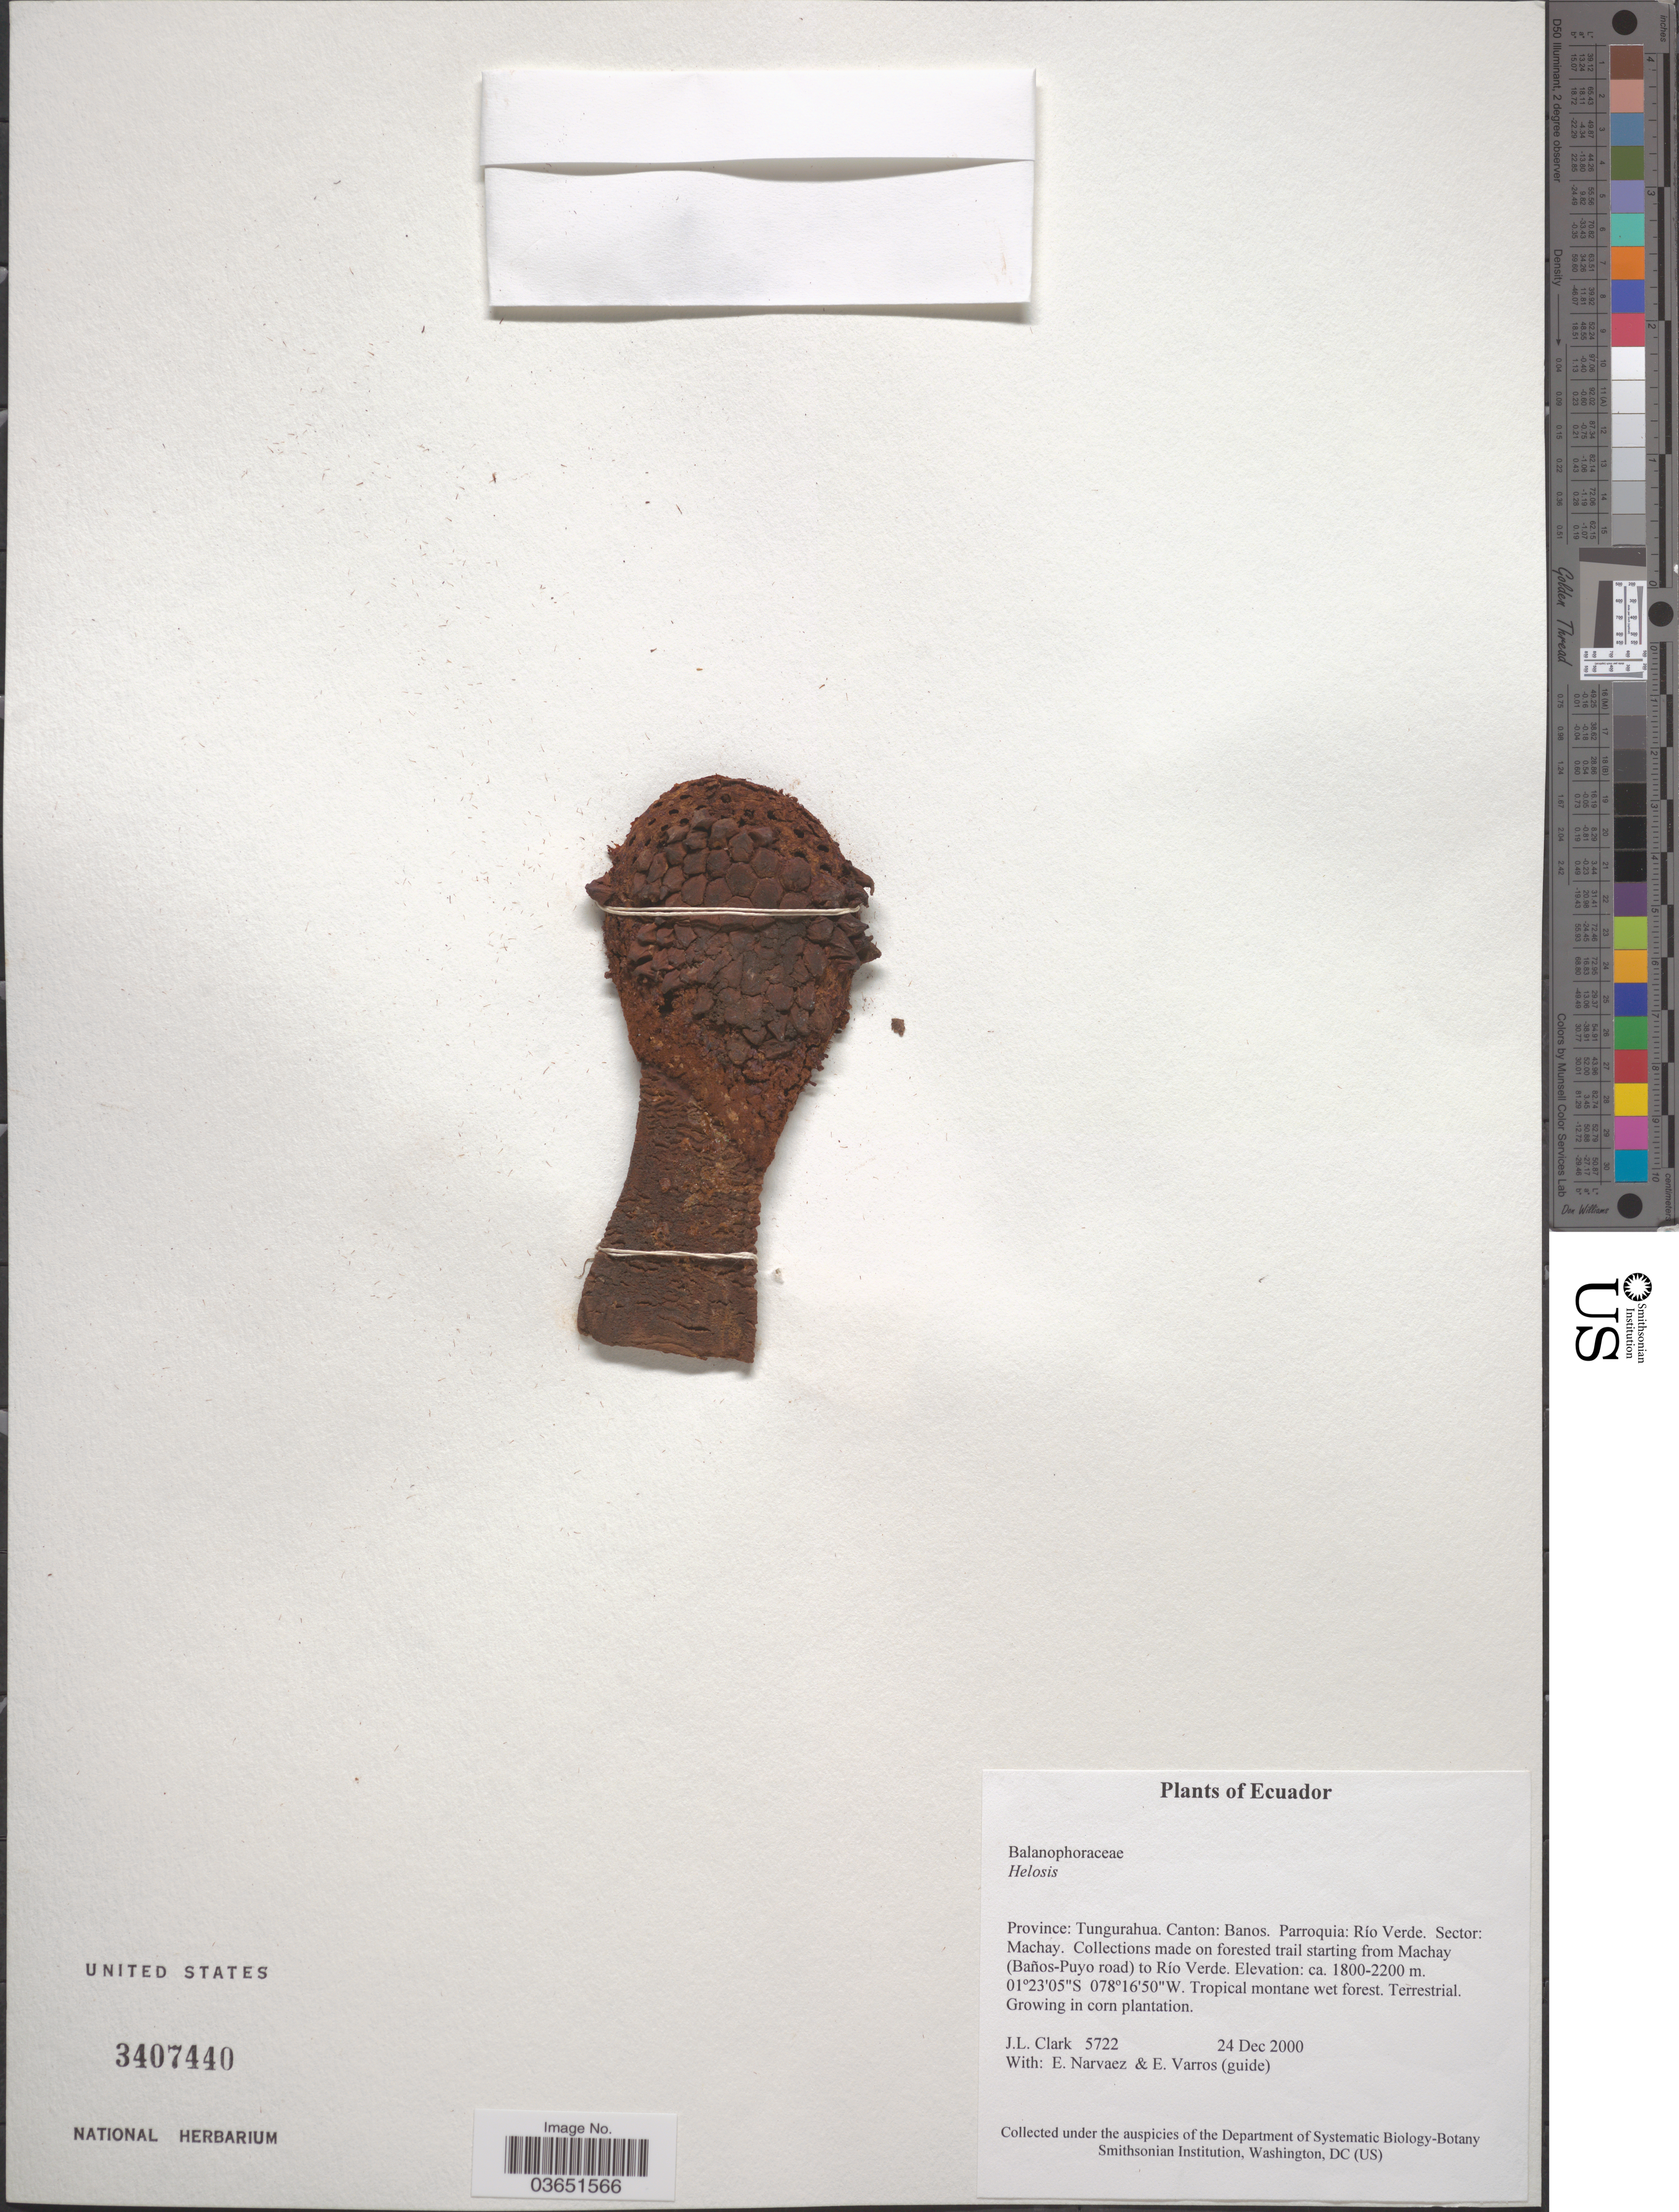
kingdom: Plantae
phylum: Tracheophyta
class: Magnoliopsida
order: Santalales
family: Balanophoraceae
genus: Helosis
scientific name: Helosis cayennensis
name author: (Sw.) Spreng.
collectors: J. L. Clark, E. Narváez & E. Varros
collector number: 5722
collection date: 2000-12-24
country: Ecuador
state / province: Tungurahua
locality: Canton: Banos. Parroquia: Río Verde. Sector: Machay. Collections made on forested trail starting from Machay (Baños-Puyo road) to Río Verde.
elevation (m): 1800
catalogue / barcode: US 3407440